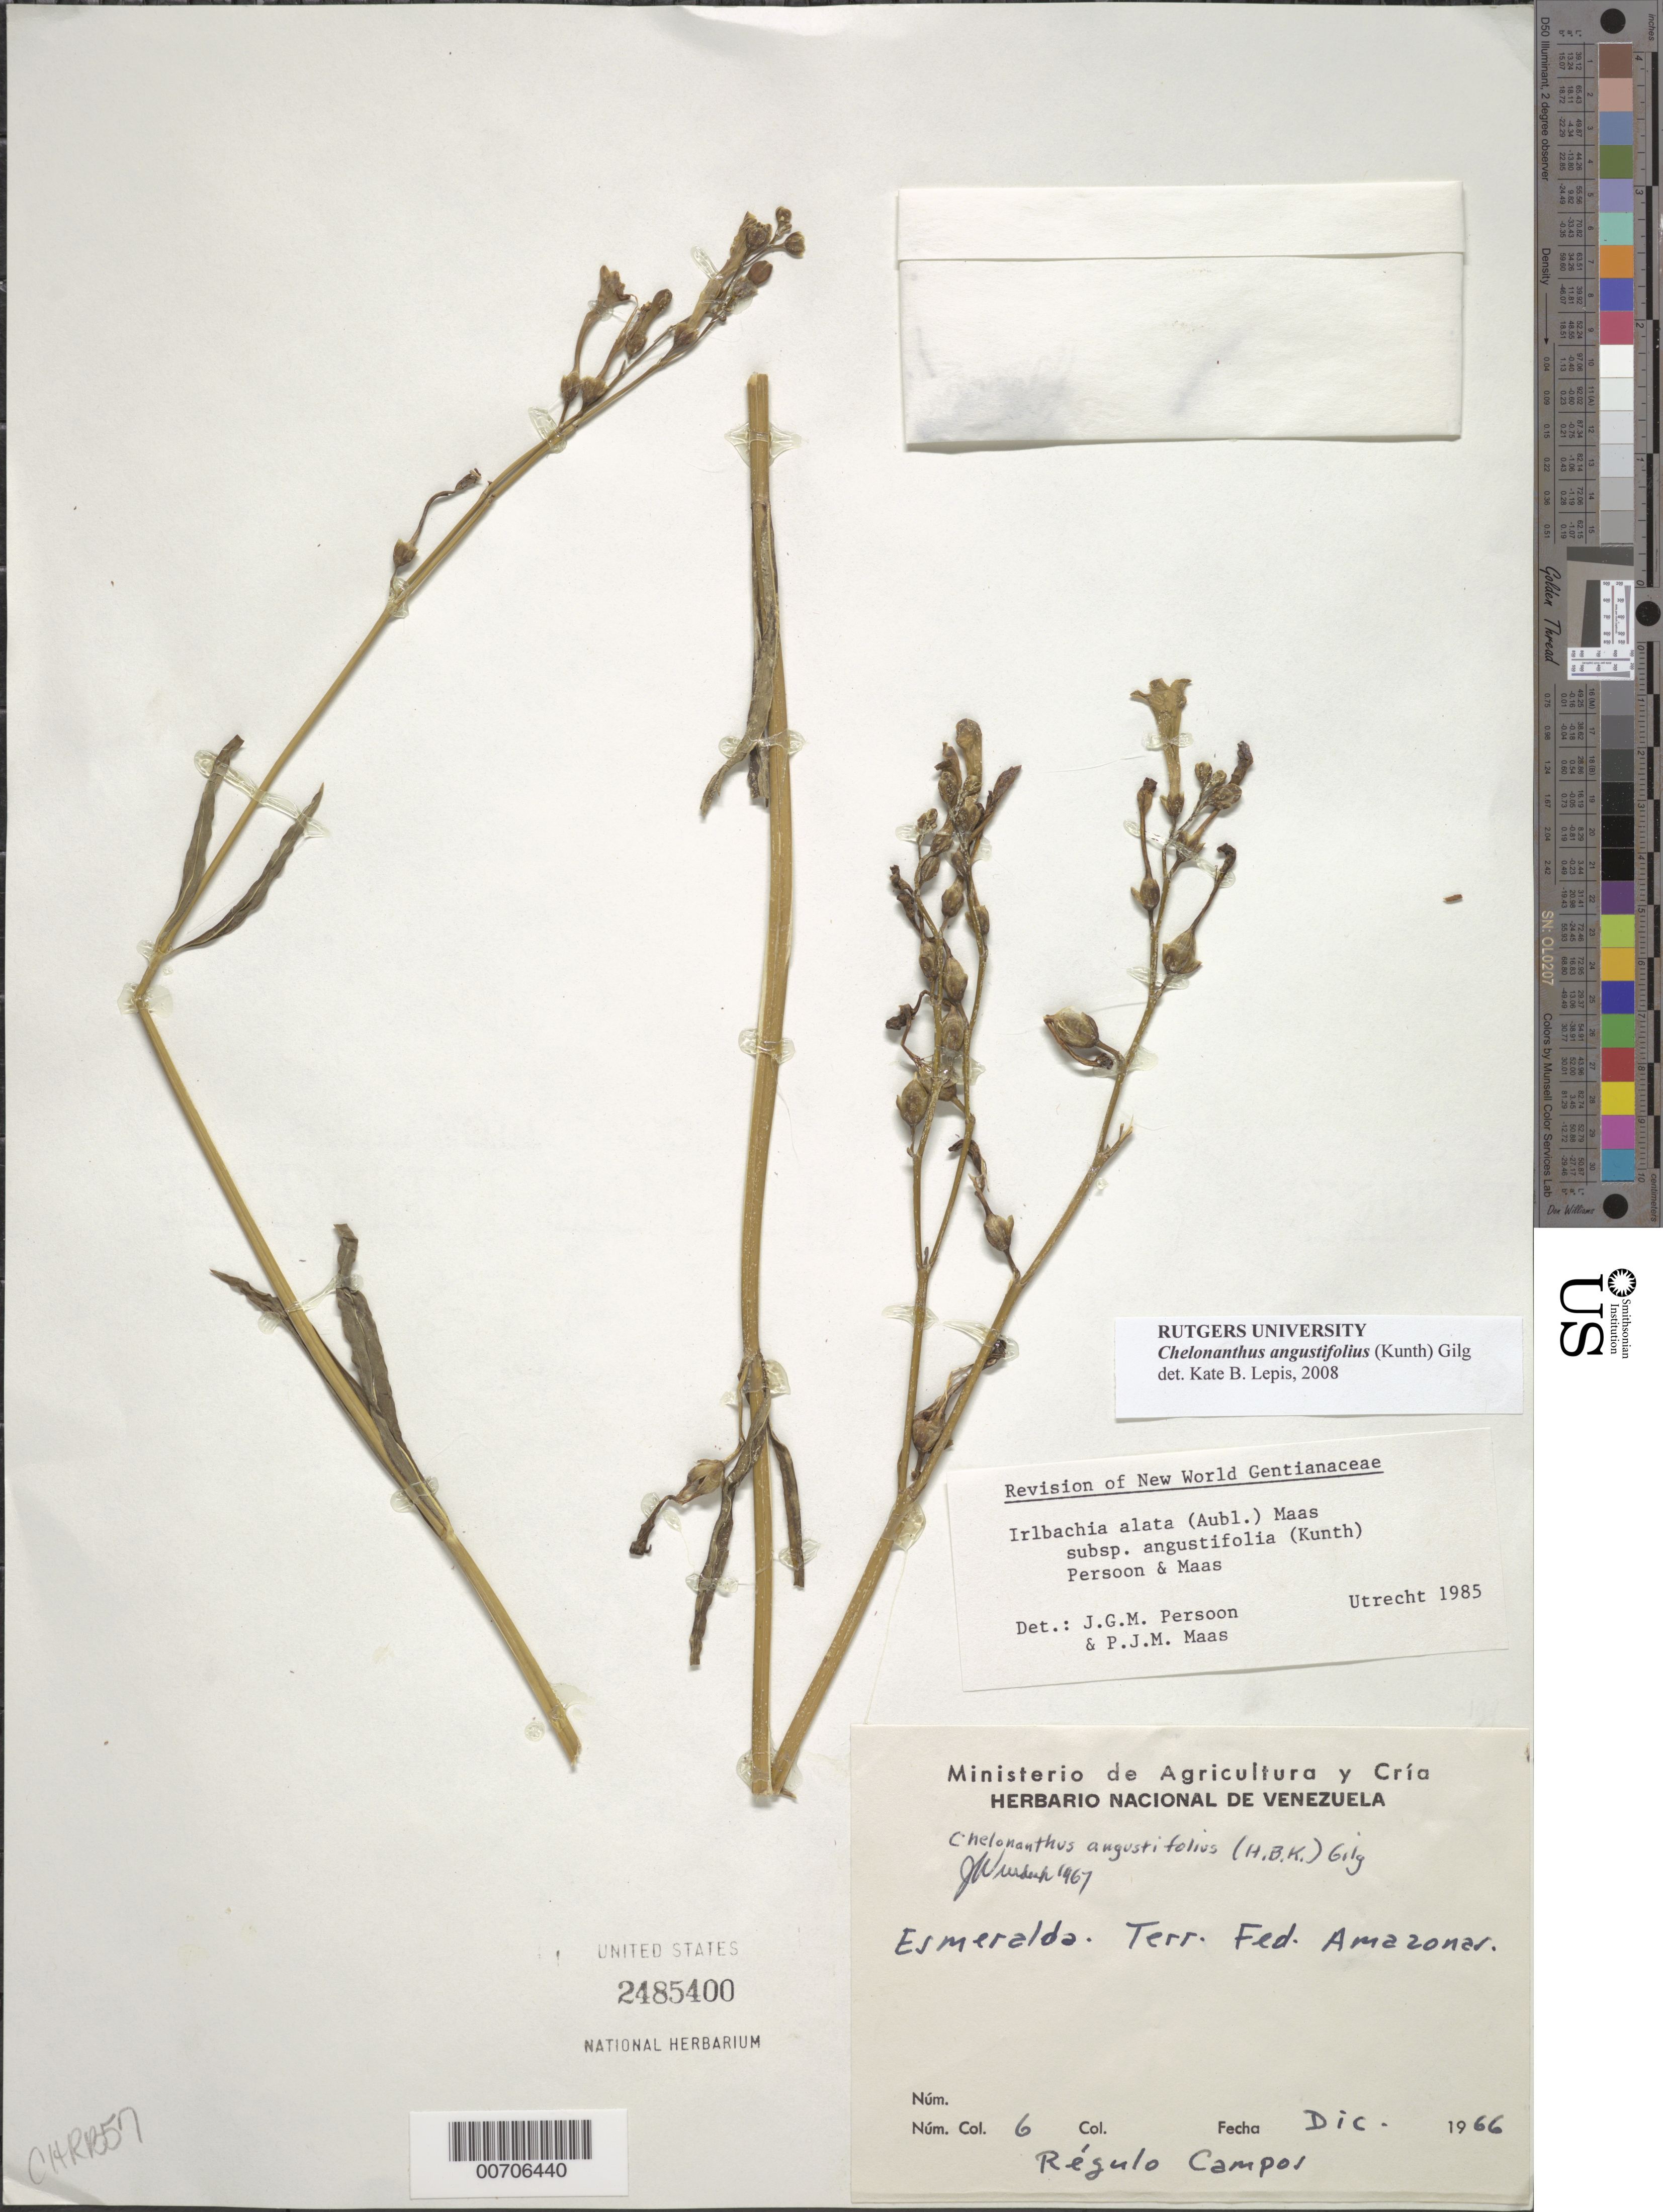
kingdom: Plantae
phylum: Tracheophyta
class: Magnoliopsida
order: Gentianales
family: Gentianaceae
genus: Chelonanthus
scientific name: Chelonanthus angustifolius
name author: (Kunth) Gilg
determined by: Lepis, Kate B.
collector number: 6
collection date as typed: Dec-66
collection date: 1966-12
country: Venezuela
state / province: Amazonas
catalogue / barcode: US 2485400